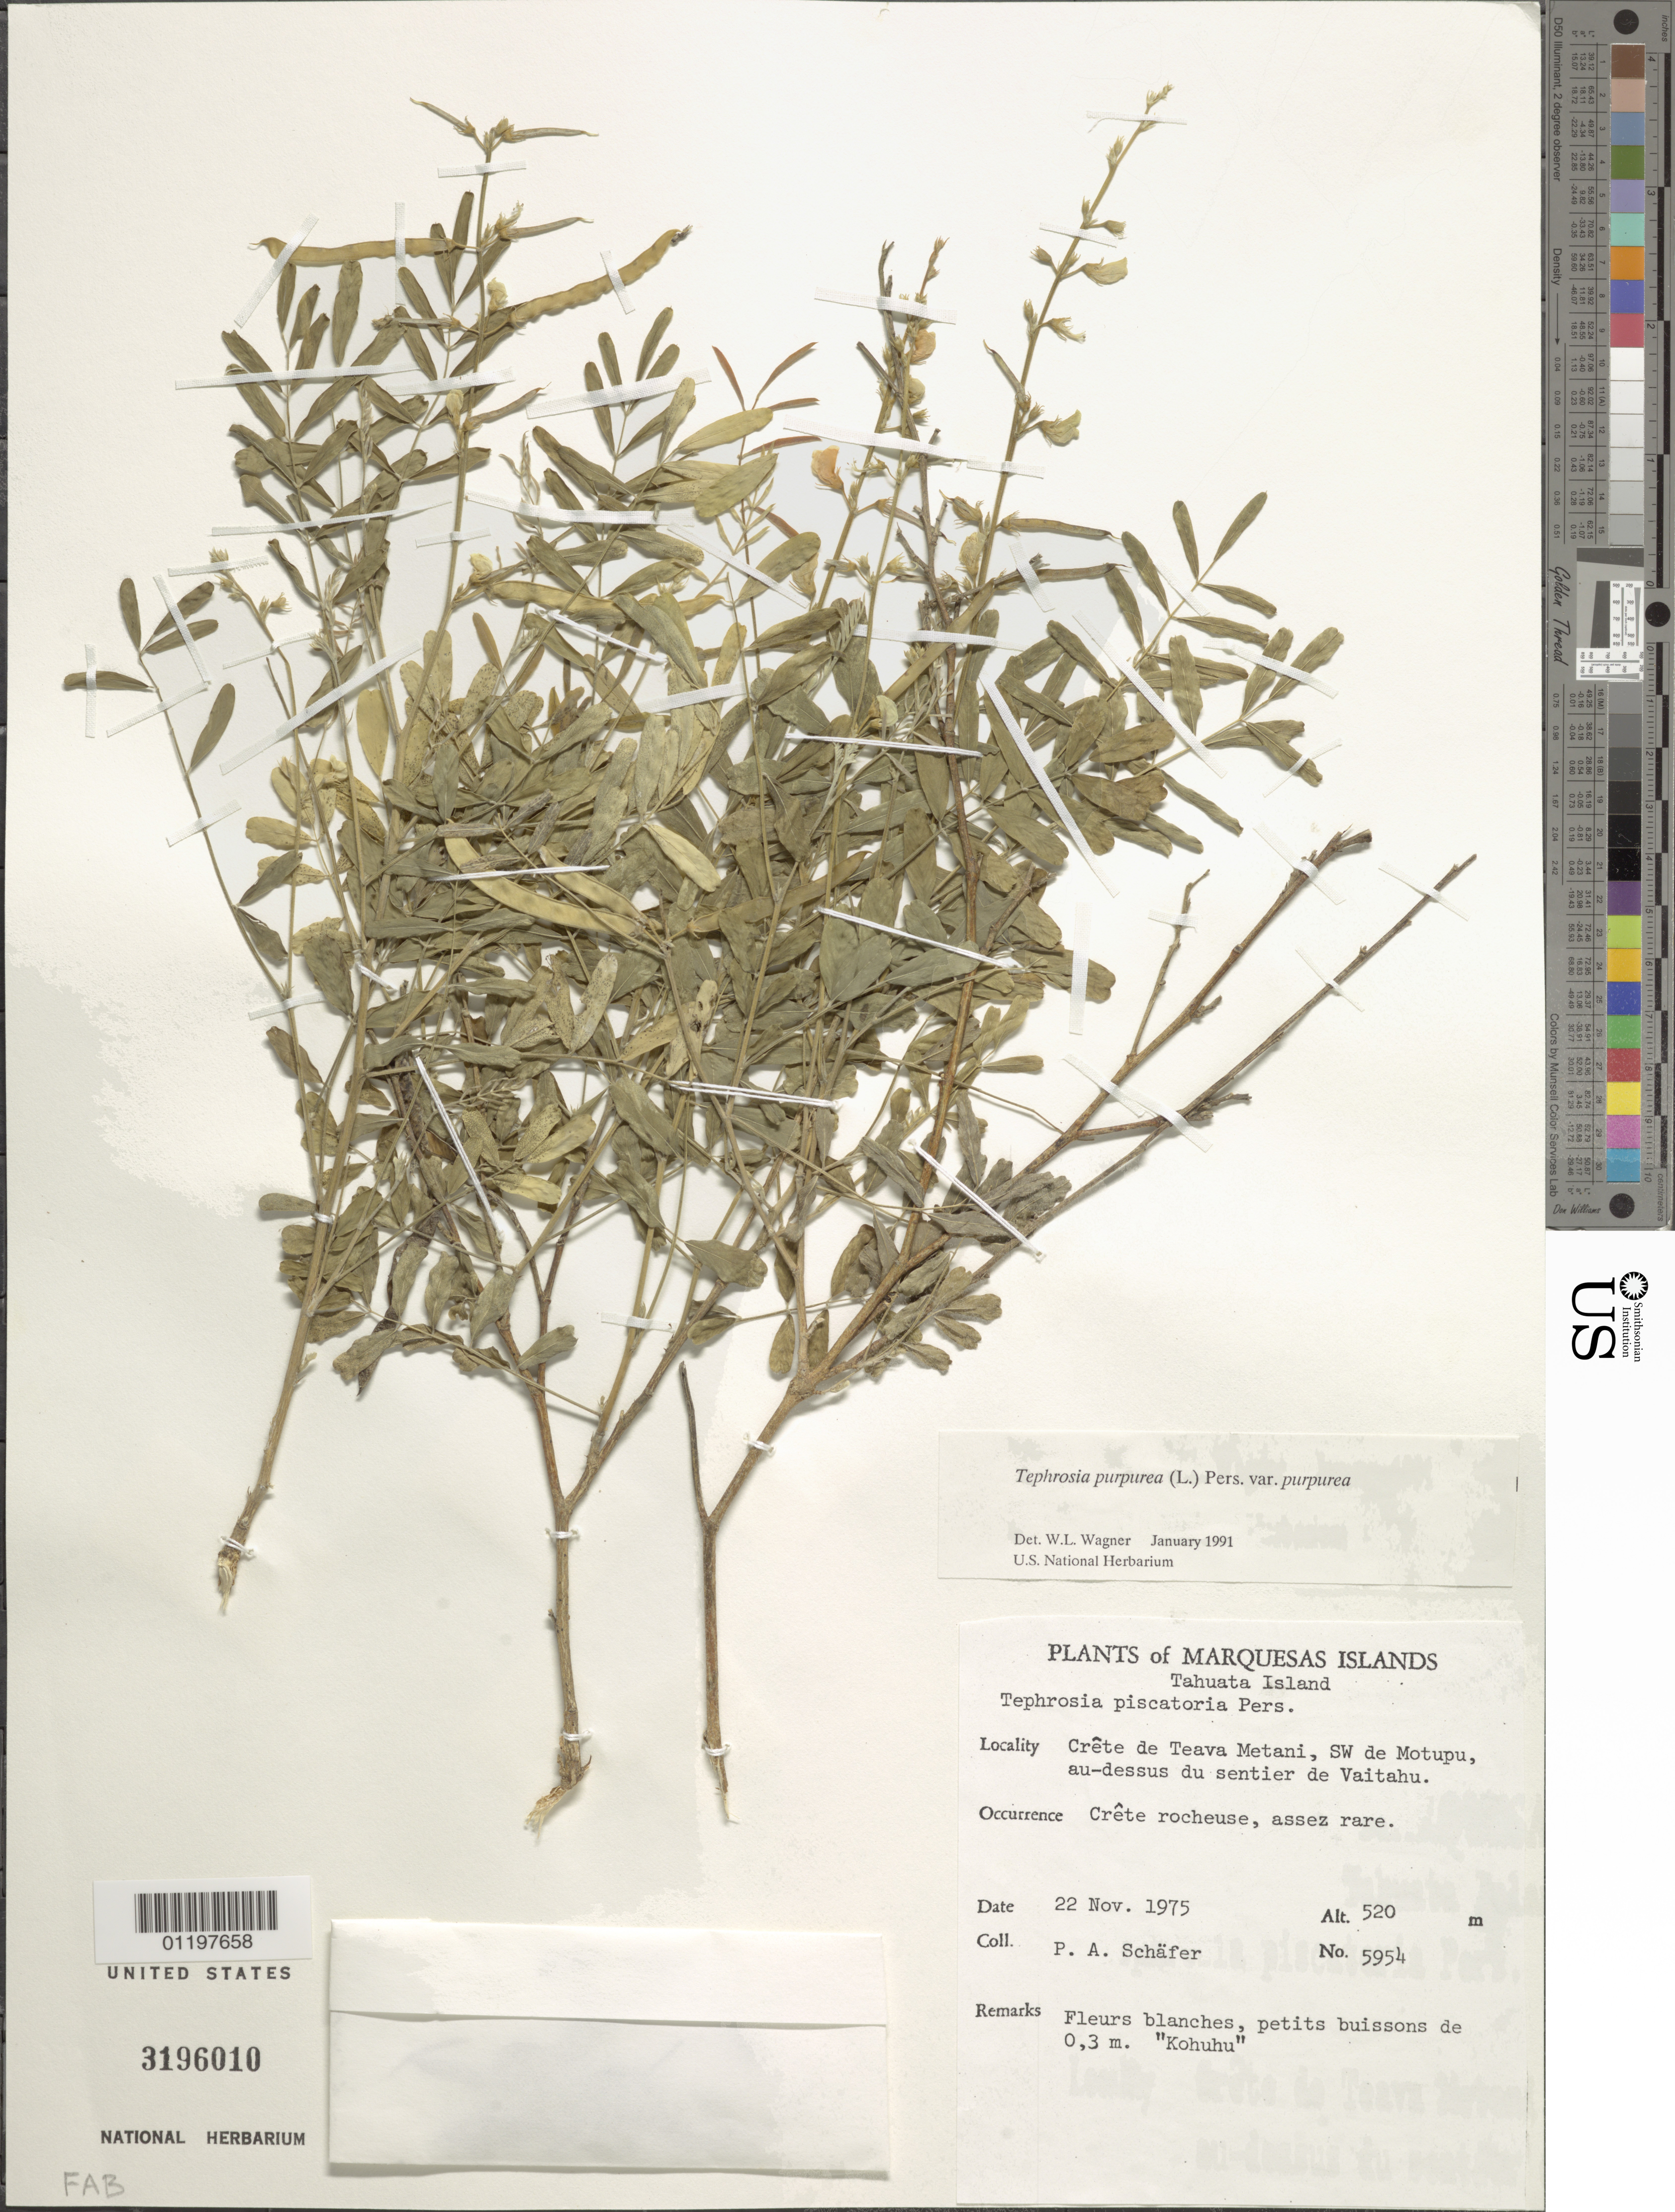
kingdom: Plantae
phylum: Tracheophyta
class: Magnoliopsida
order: Fabales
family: Fabaceae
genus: Tephrosia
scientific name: Tephrosia purpurea var. purpurea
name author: (L.) Pers.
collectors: P. A. Schäfer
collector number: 5954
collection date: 1975-11-22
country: French Polynesia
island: Tahuata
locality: crête de Teava Metani, SW de Motupu, au-dessus du sentier de Vaitahu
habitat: Crête rocheuse, assez rare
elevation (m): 520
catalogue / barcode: US 3196010